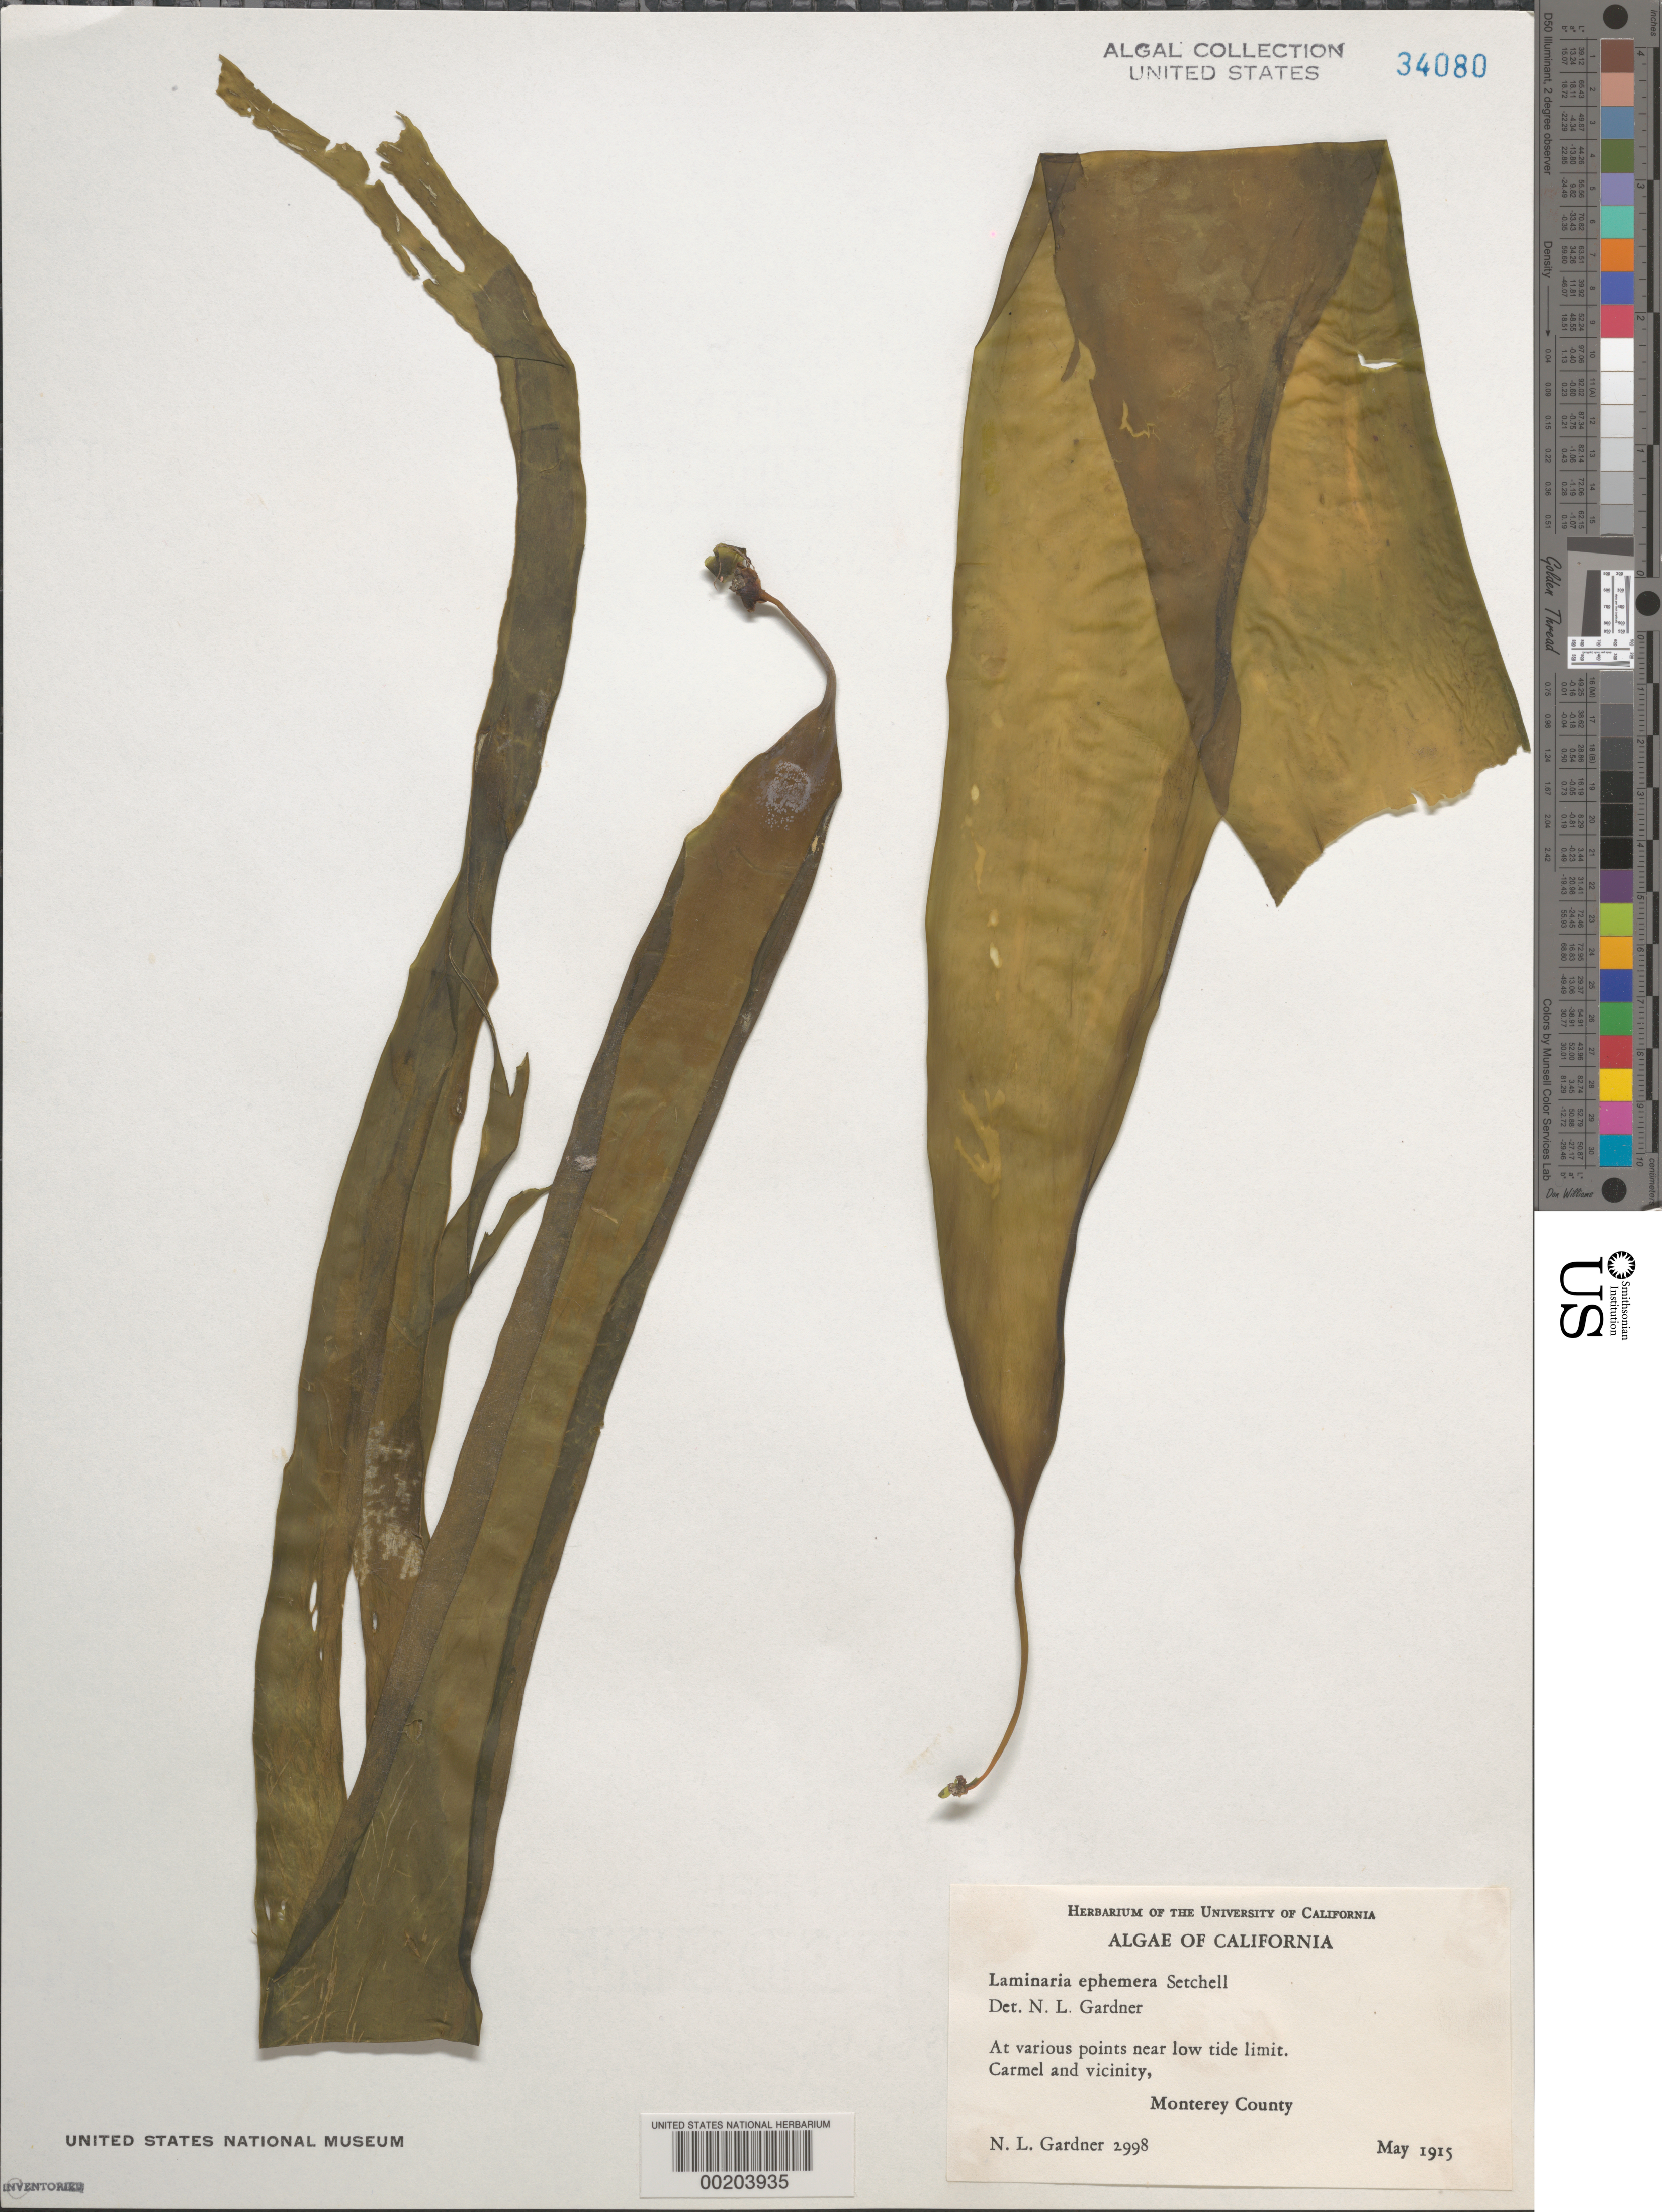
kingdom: Chromista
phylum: Ochrophyta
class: Phaeophyceae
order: Laminariales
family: Laminariaceae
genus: Laminaria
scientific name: Laminaria ephemera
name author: Setch.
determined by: Gardner, Nathaniel L.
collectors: N. Gardner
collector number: NLG 2998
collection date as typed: May 1915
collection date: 1915-05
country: United States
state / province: California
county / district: Monterey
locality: Carmel and area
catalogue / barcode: US 34080